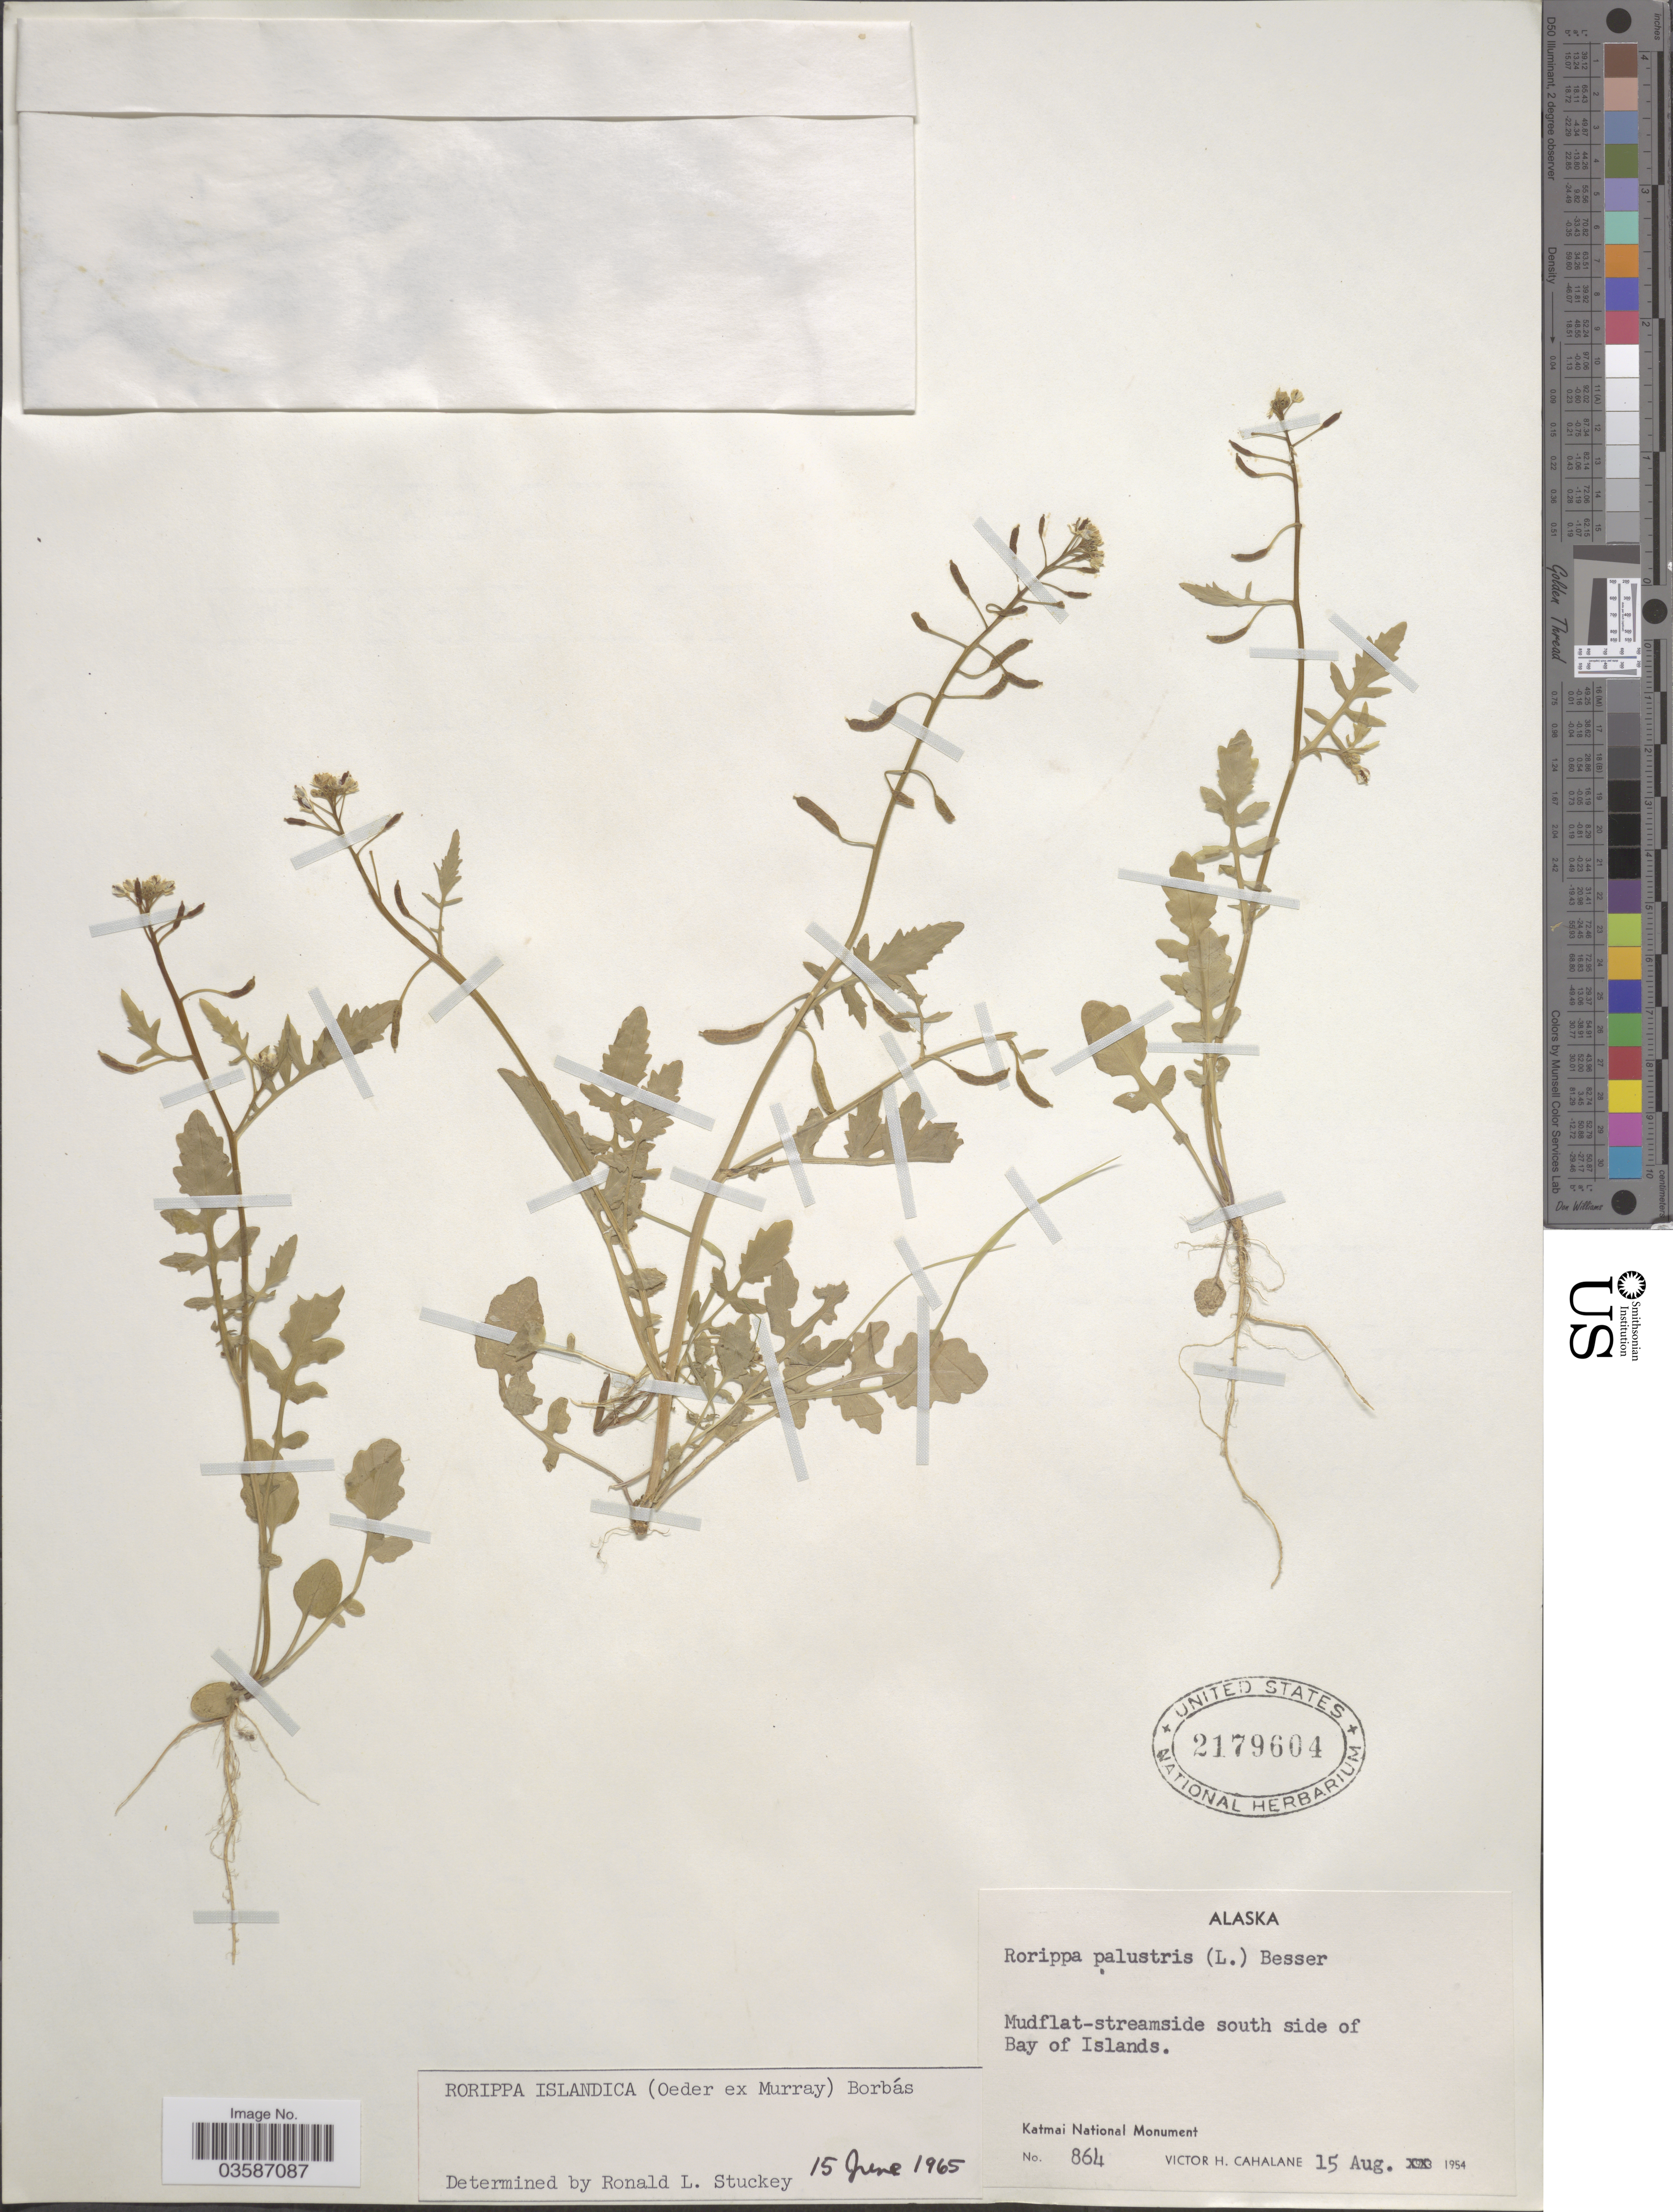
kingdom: Plantae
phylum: Tracheophyta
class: Magnoliopsida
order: Brassicales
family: Brassicaceae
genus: Rorippa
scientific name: Rorippa islandica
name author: (Oeder) Borbás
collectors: V. Cahalane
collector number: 864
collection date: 1954-08-15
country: United States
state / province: Alaska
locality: Mudflat-streamside south side of Bay of Islands. Katmai National Monument.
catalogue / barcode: US 2179604